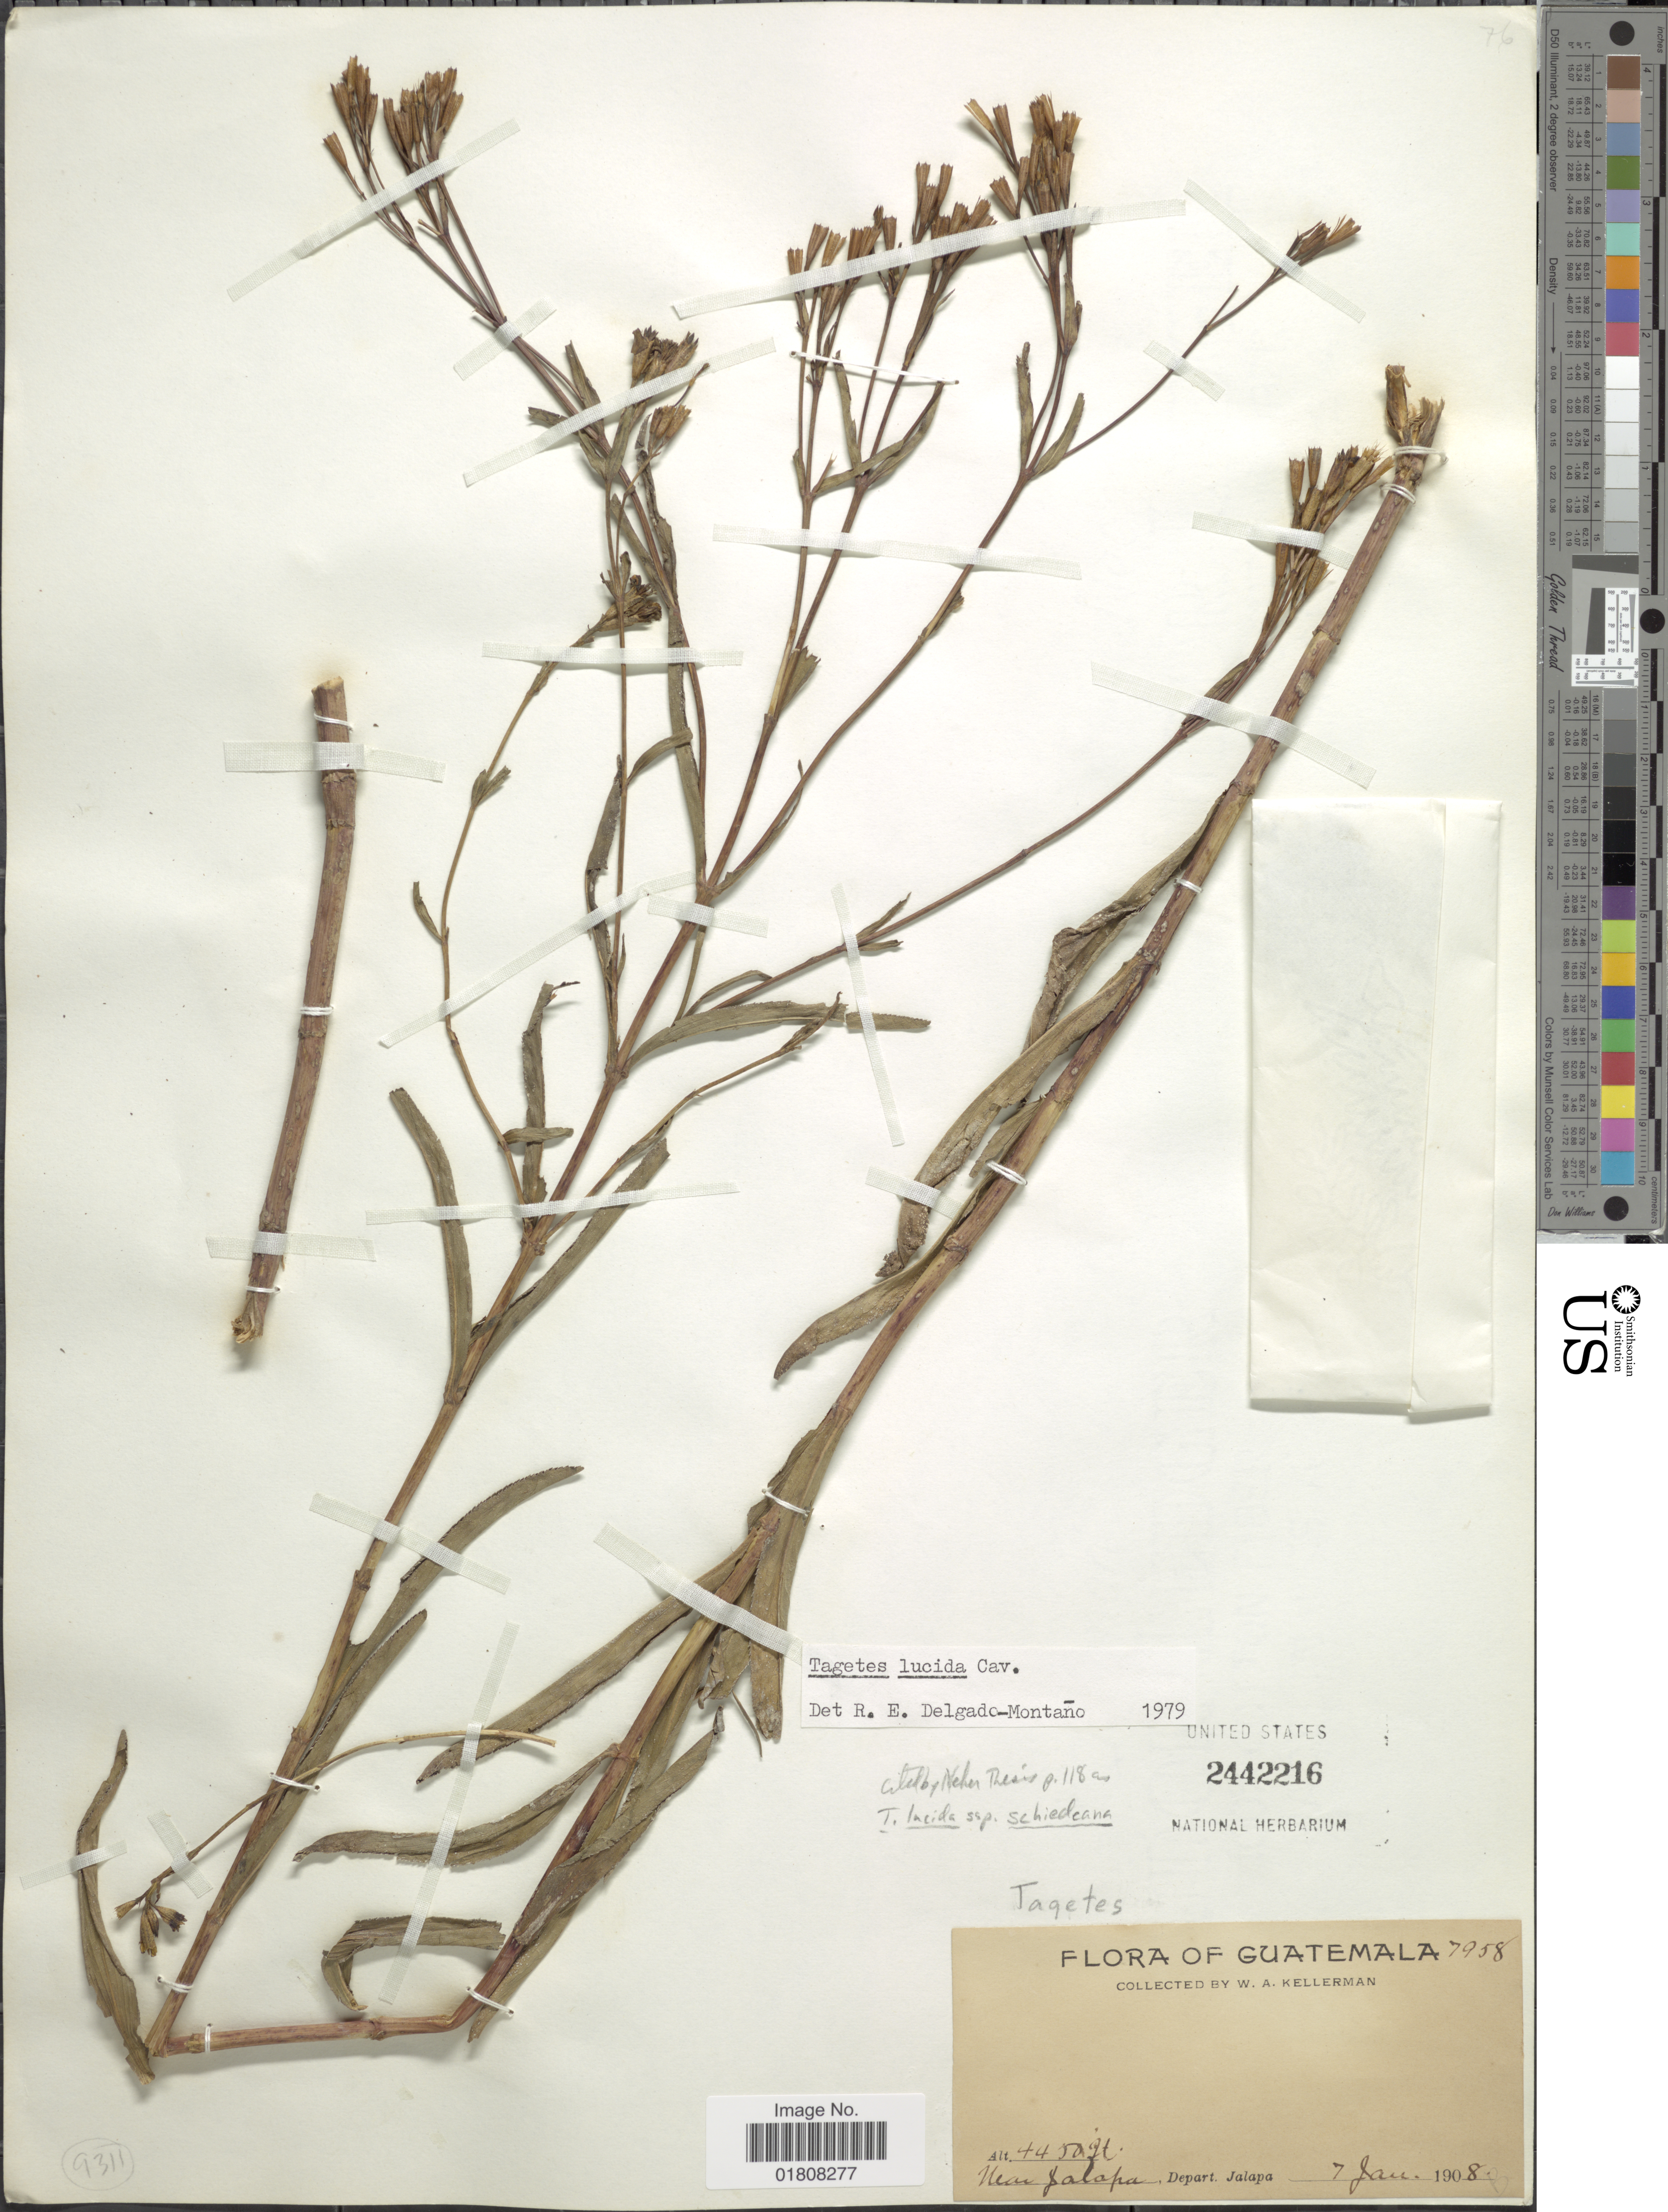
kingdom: Plantae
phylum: Tracheophyta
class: Magnoliopsida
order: Asterales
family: Asteraceae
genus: Tagetes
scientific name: Tagetes lucida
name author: Cav.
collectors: W. Kellerman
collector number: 7958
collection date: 1908-01-07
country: Guatemala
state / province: Jalapa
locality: Near Jalapa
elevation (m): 1356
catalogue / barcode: US 2442216